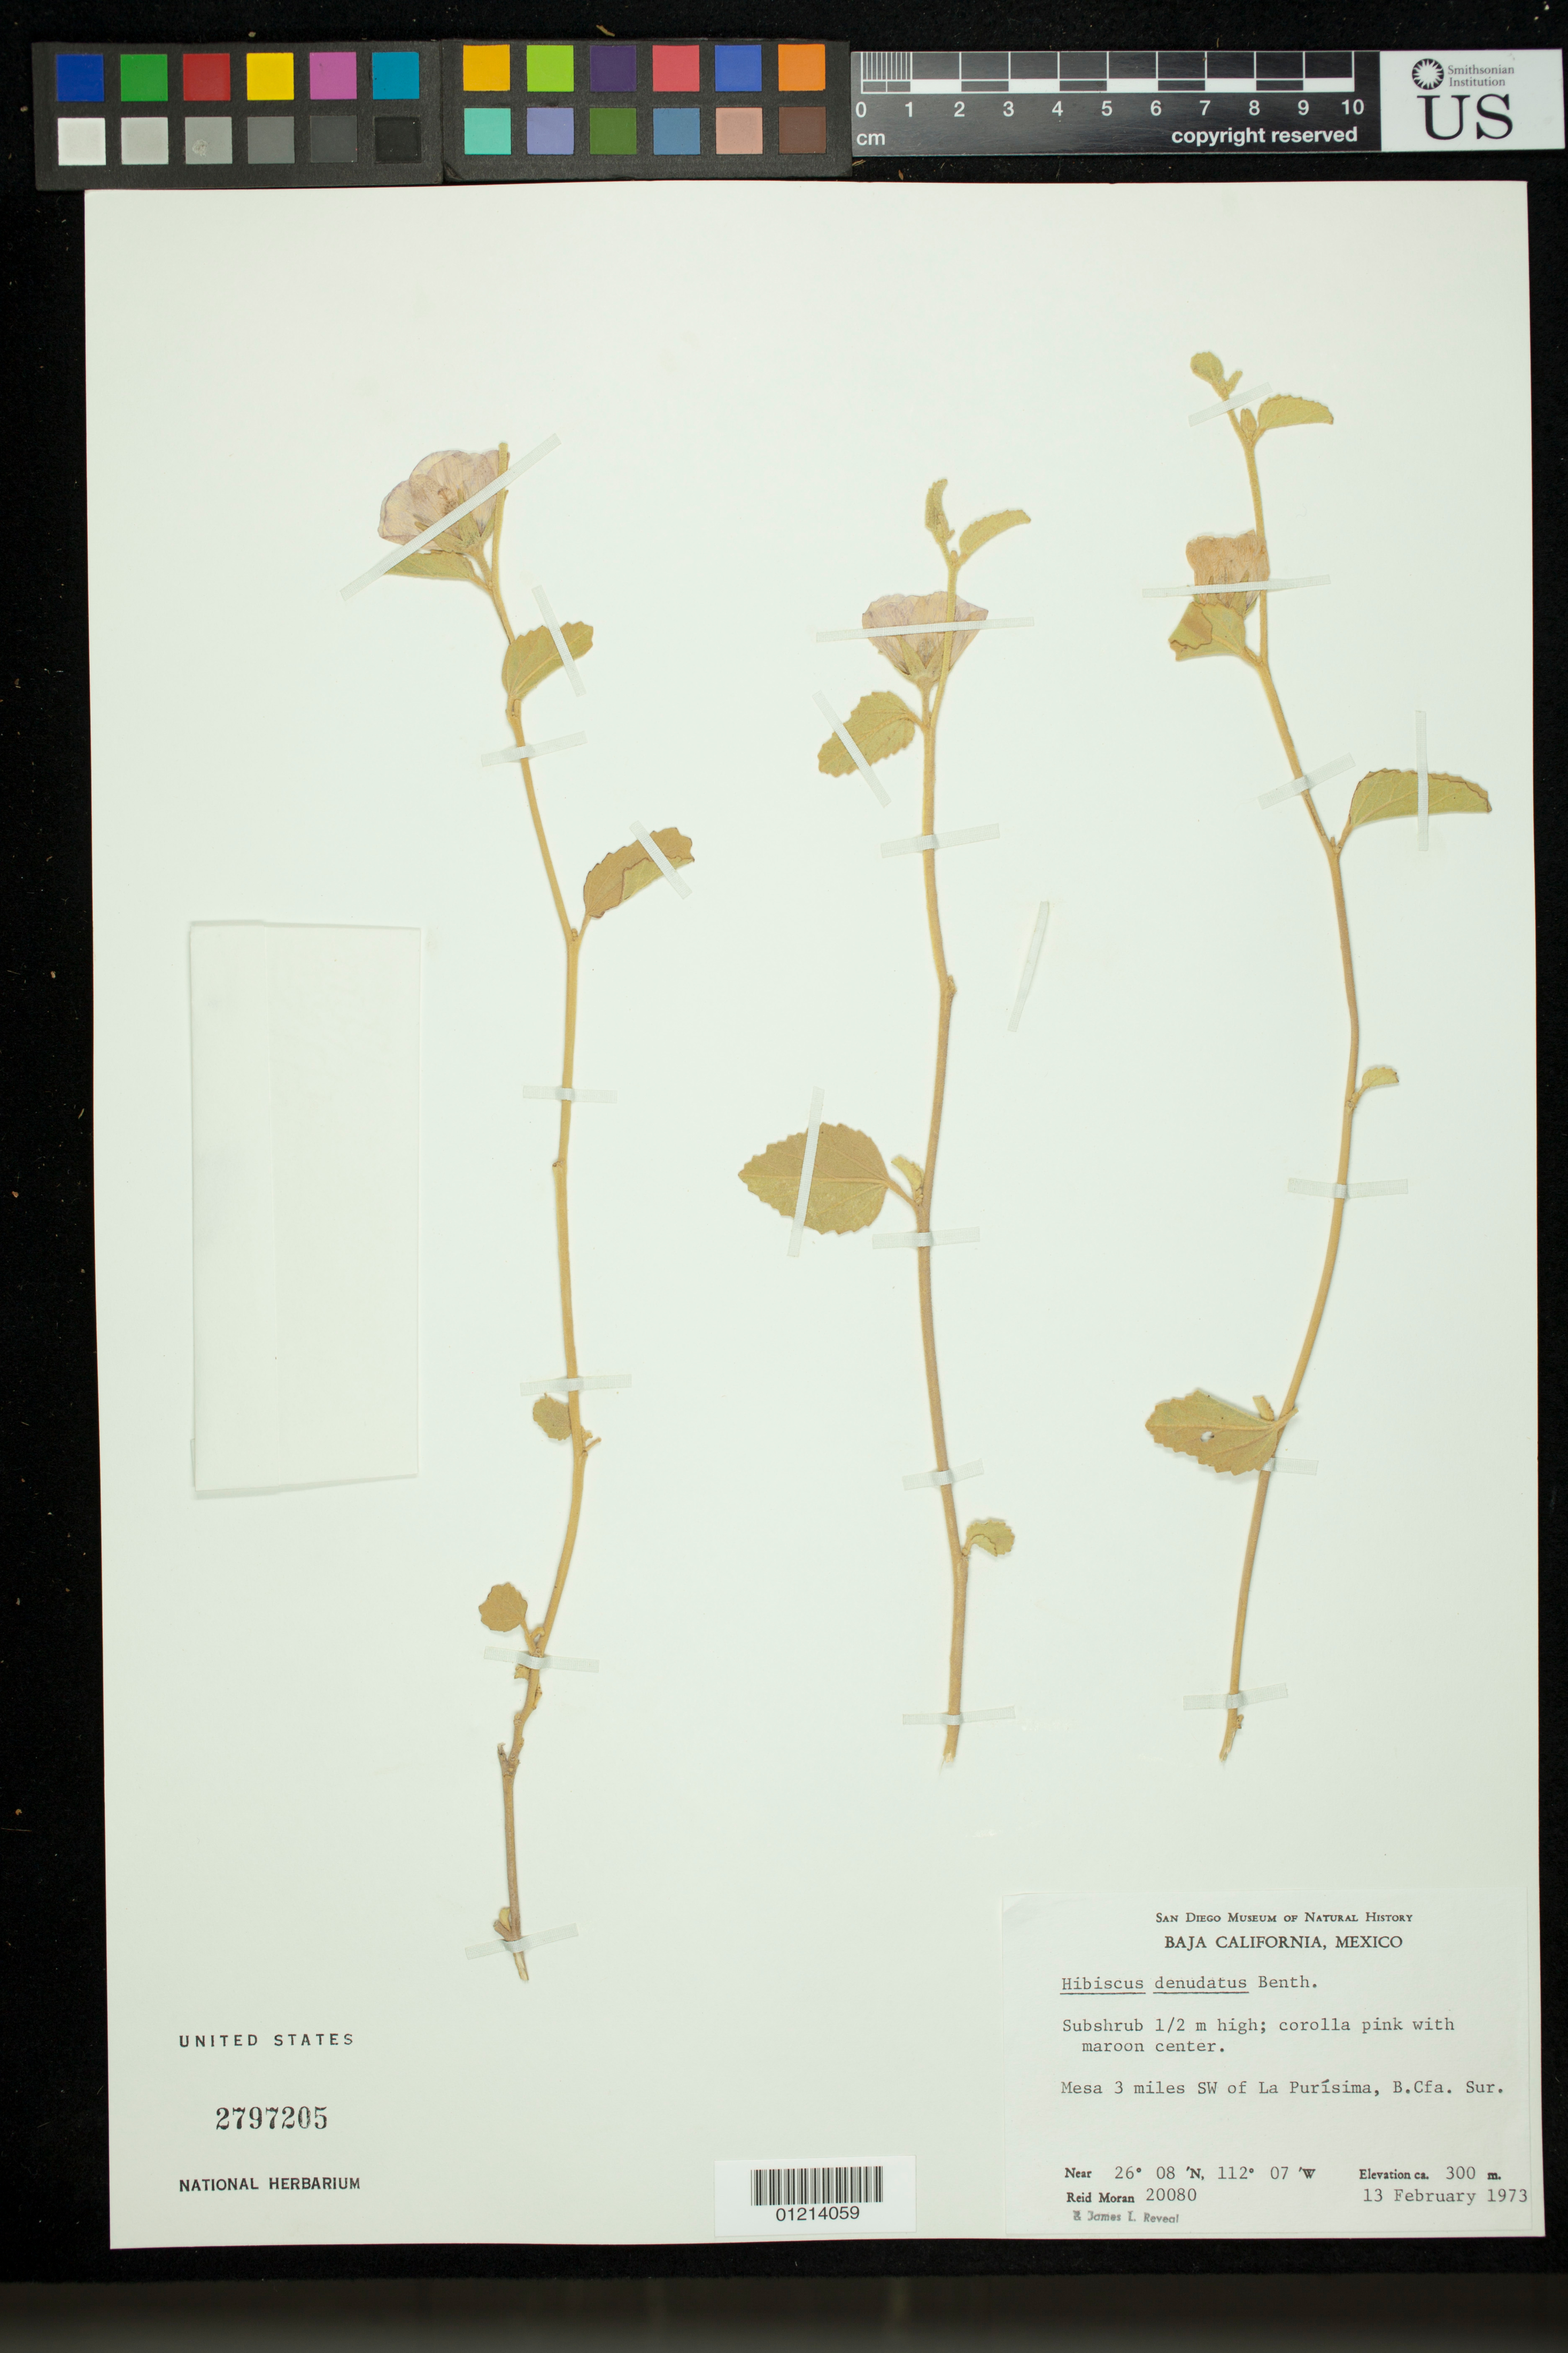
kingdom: Plantae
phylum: Tracheophyta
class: Magnoliopsida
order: Malvales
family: Malvaceae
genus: Hibiscus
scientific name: Hibiscus denudatus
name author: Benth.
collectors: R. V. Moran & J. L. Reveal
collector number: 20080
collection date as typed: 13 Feb 1973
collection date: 1973-02-13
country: Mexico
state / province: Baja California Sur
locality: Mesa 3 miles SW of La Purísima, B.Cfa. Sur.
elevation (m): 300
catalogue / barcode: US 2797205